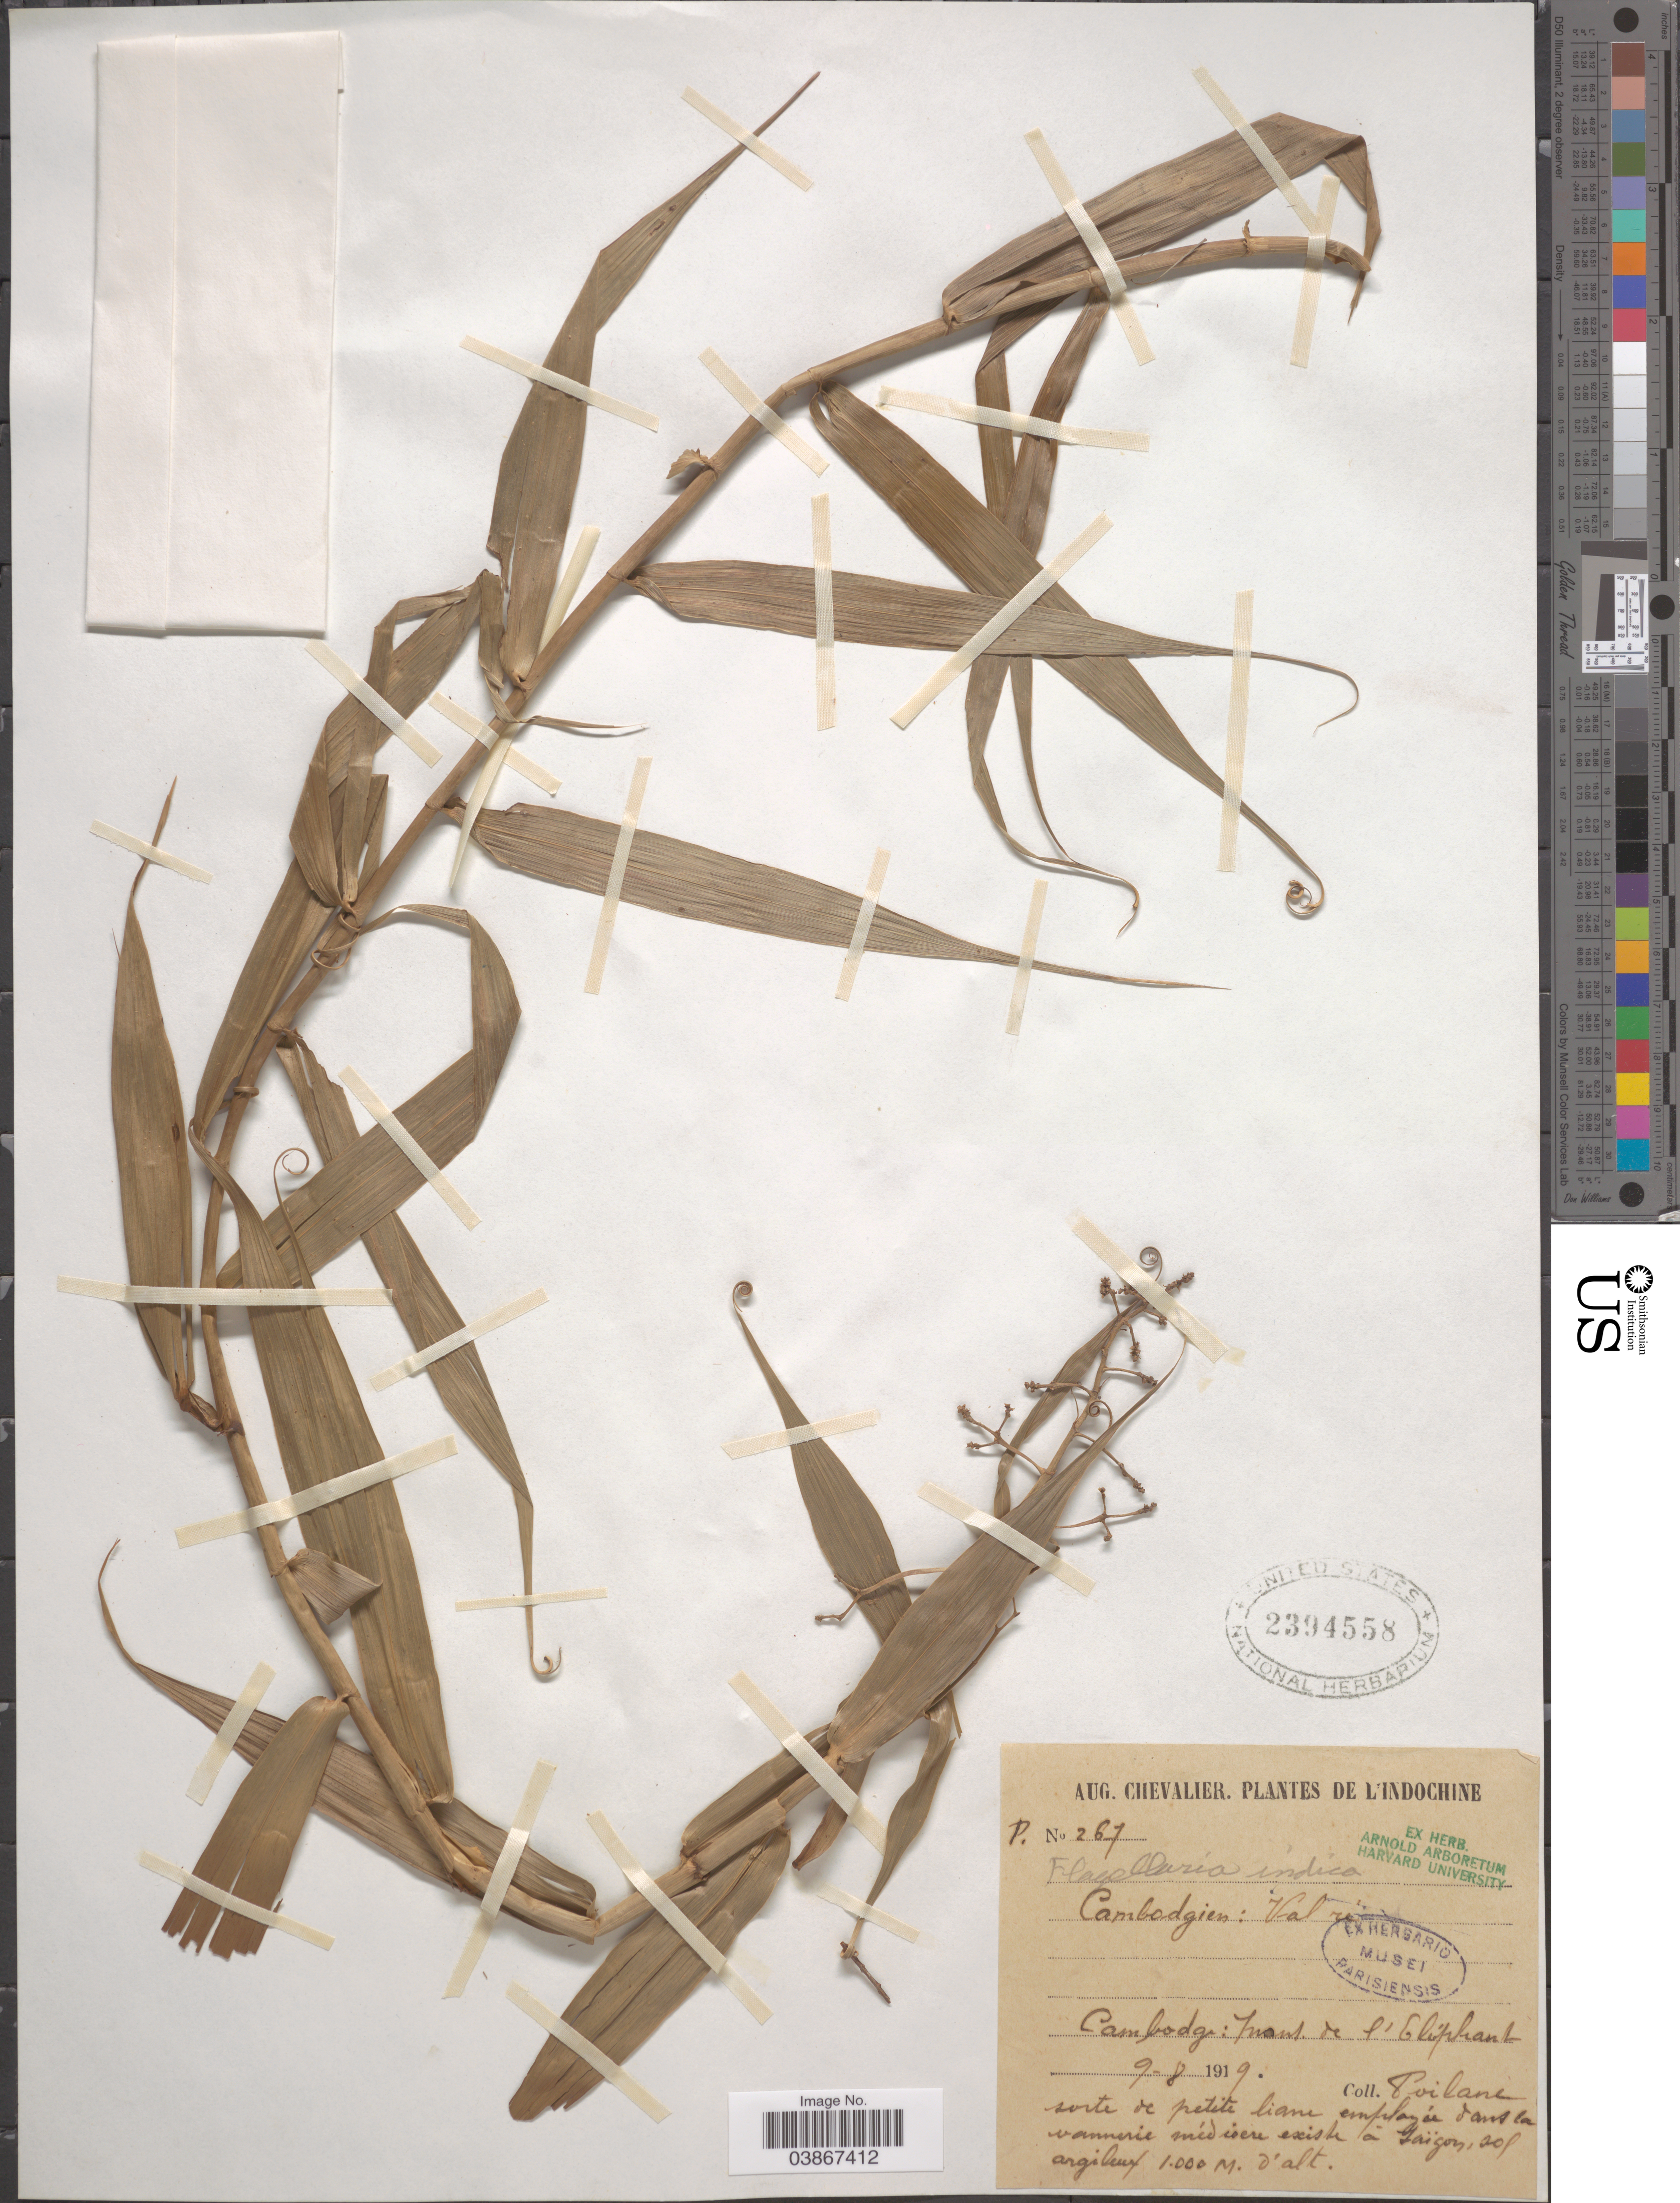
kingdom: Plantae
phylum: Tracheophyta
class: Liliopsida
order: Poales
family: Flagellariaceae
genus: Flagellaria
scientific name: Flagellaria indica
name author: L.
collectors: -. Poilane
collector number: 267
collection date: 1919-08-09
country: Cambodia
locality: L'Indochine. Cambodge: Mont. de l'Eliphant.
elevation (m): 1000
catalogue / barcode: US 2394558